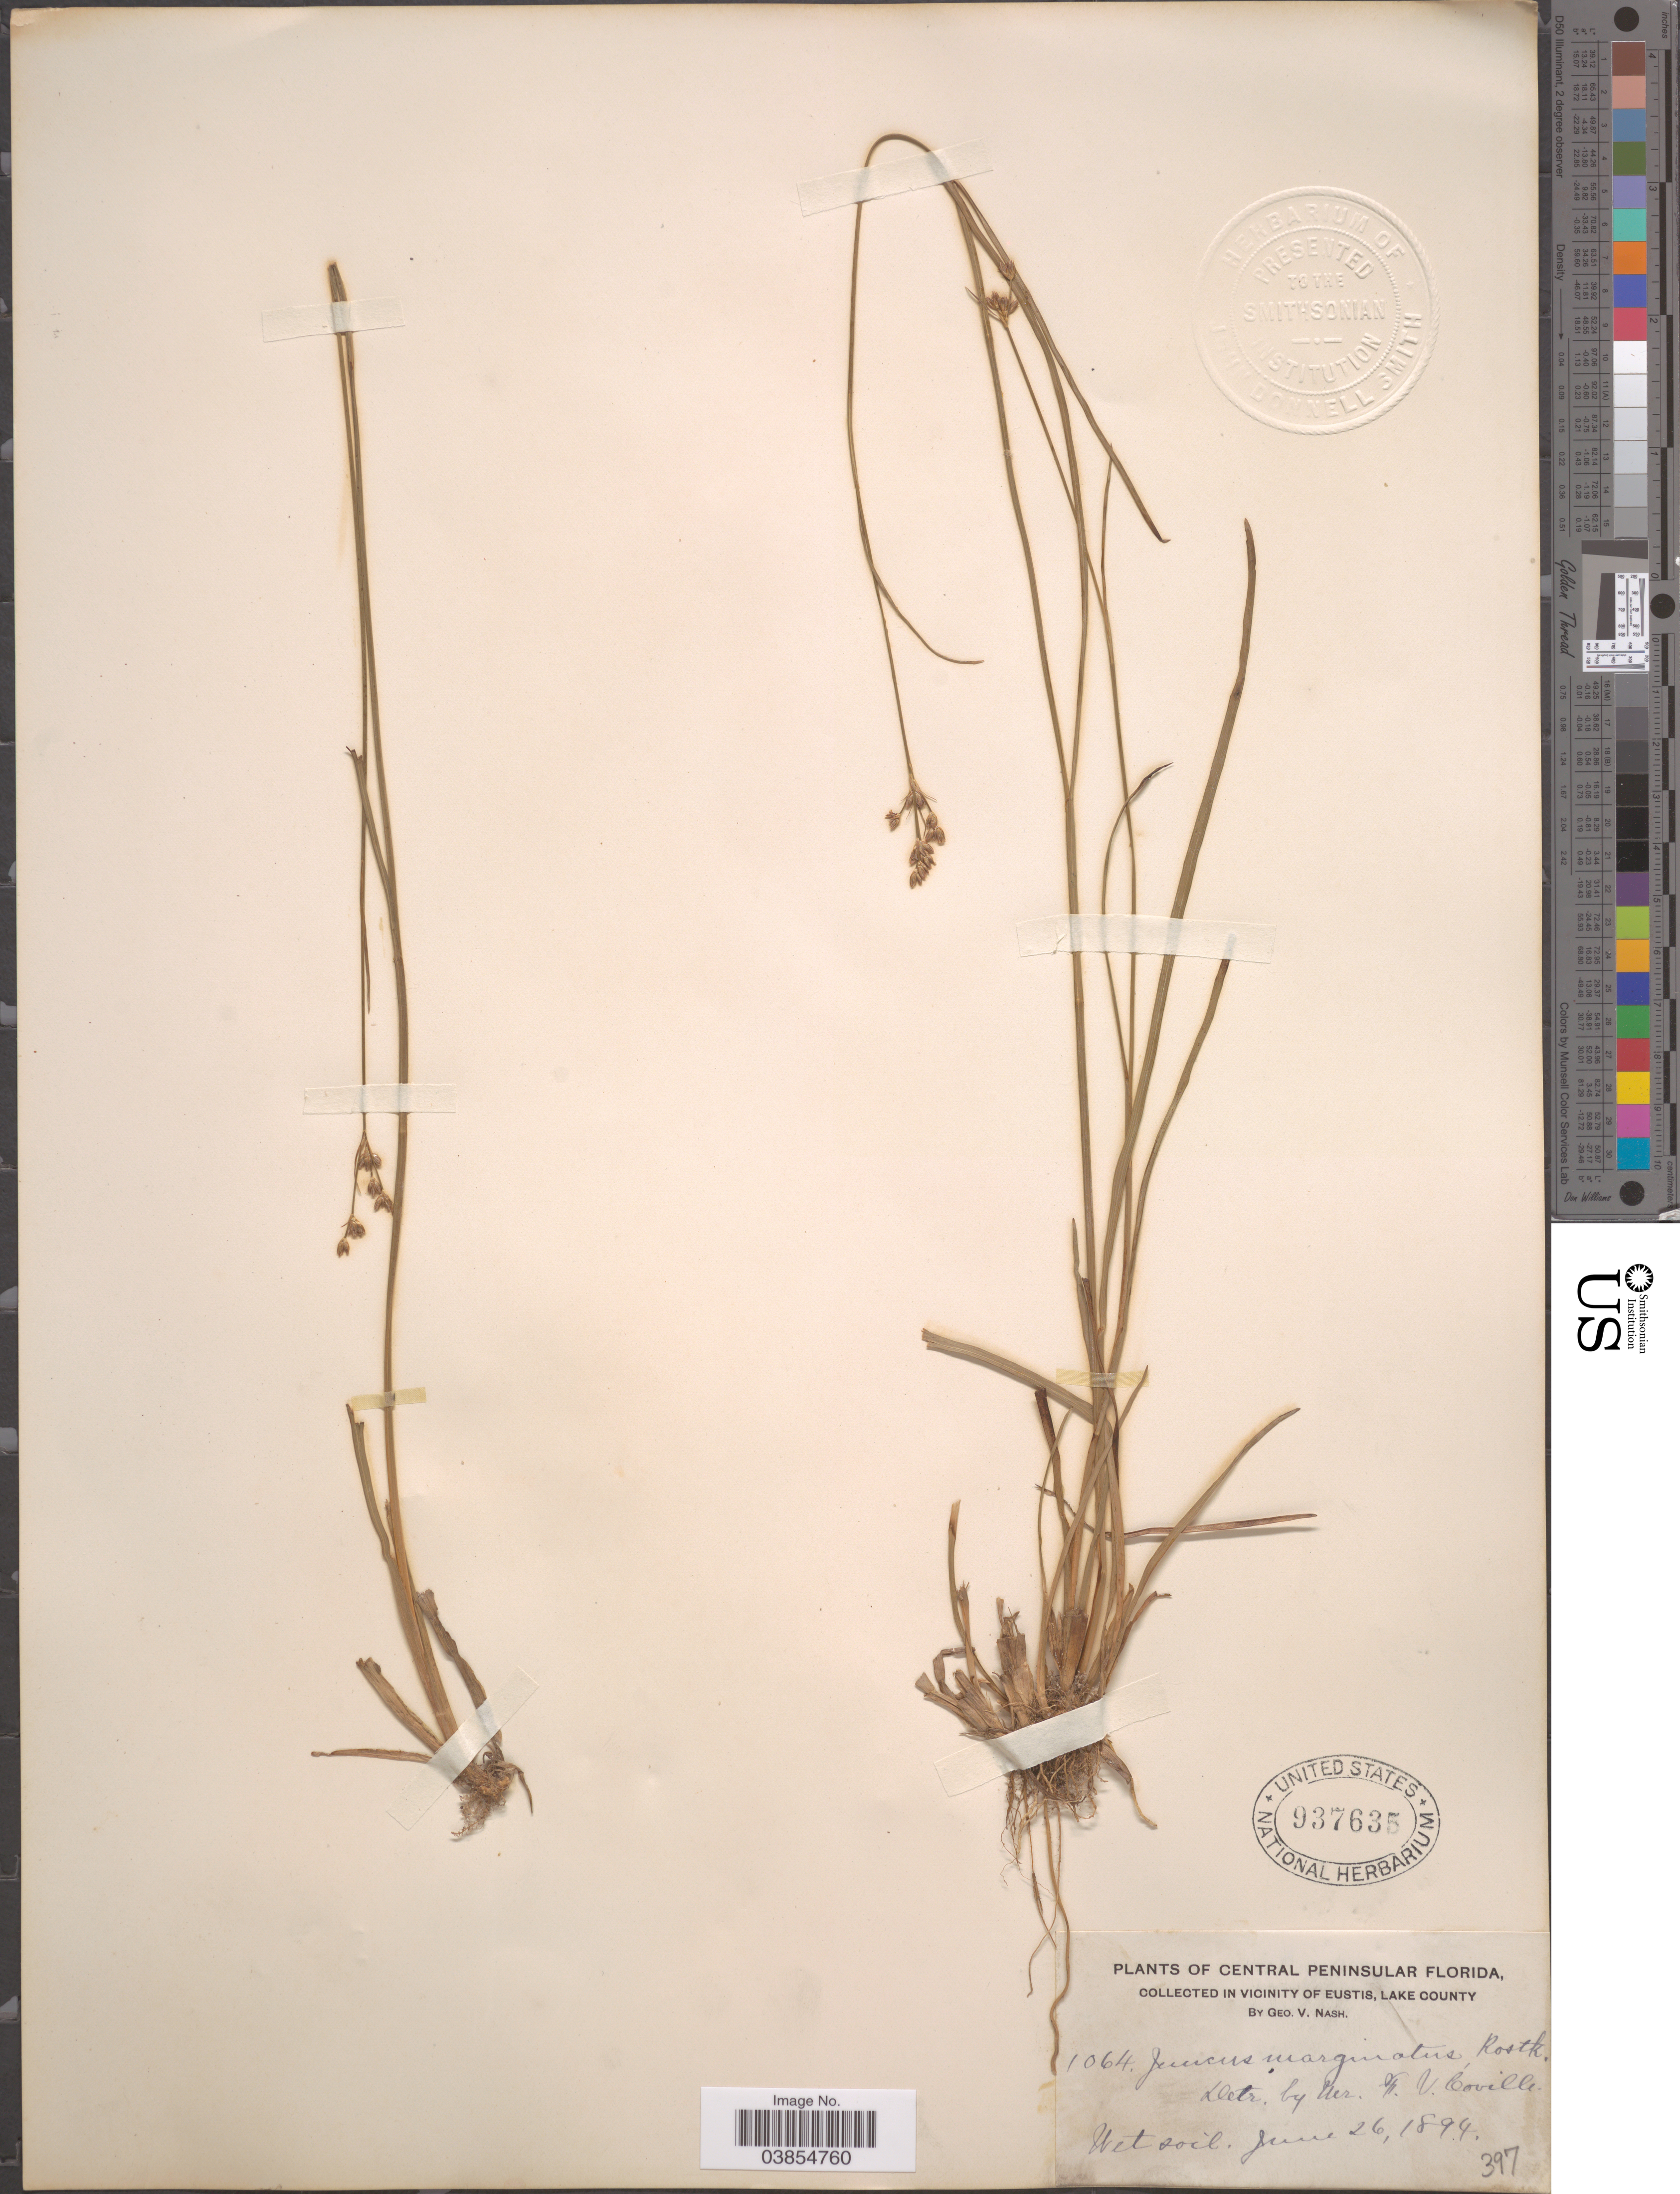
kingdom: Plantae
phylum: Tracheophyta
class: Liliopsida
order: Poales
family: Juncaceae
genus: Juncus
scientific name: Juncus marginatus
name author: Rostk.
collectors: G. V. Nash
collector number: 1064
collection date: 1894-06-26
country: United States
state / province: Florida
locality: Central Peninsular Florida. In vicinity of Eustis, Lake County.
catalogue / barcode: US 937635